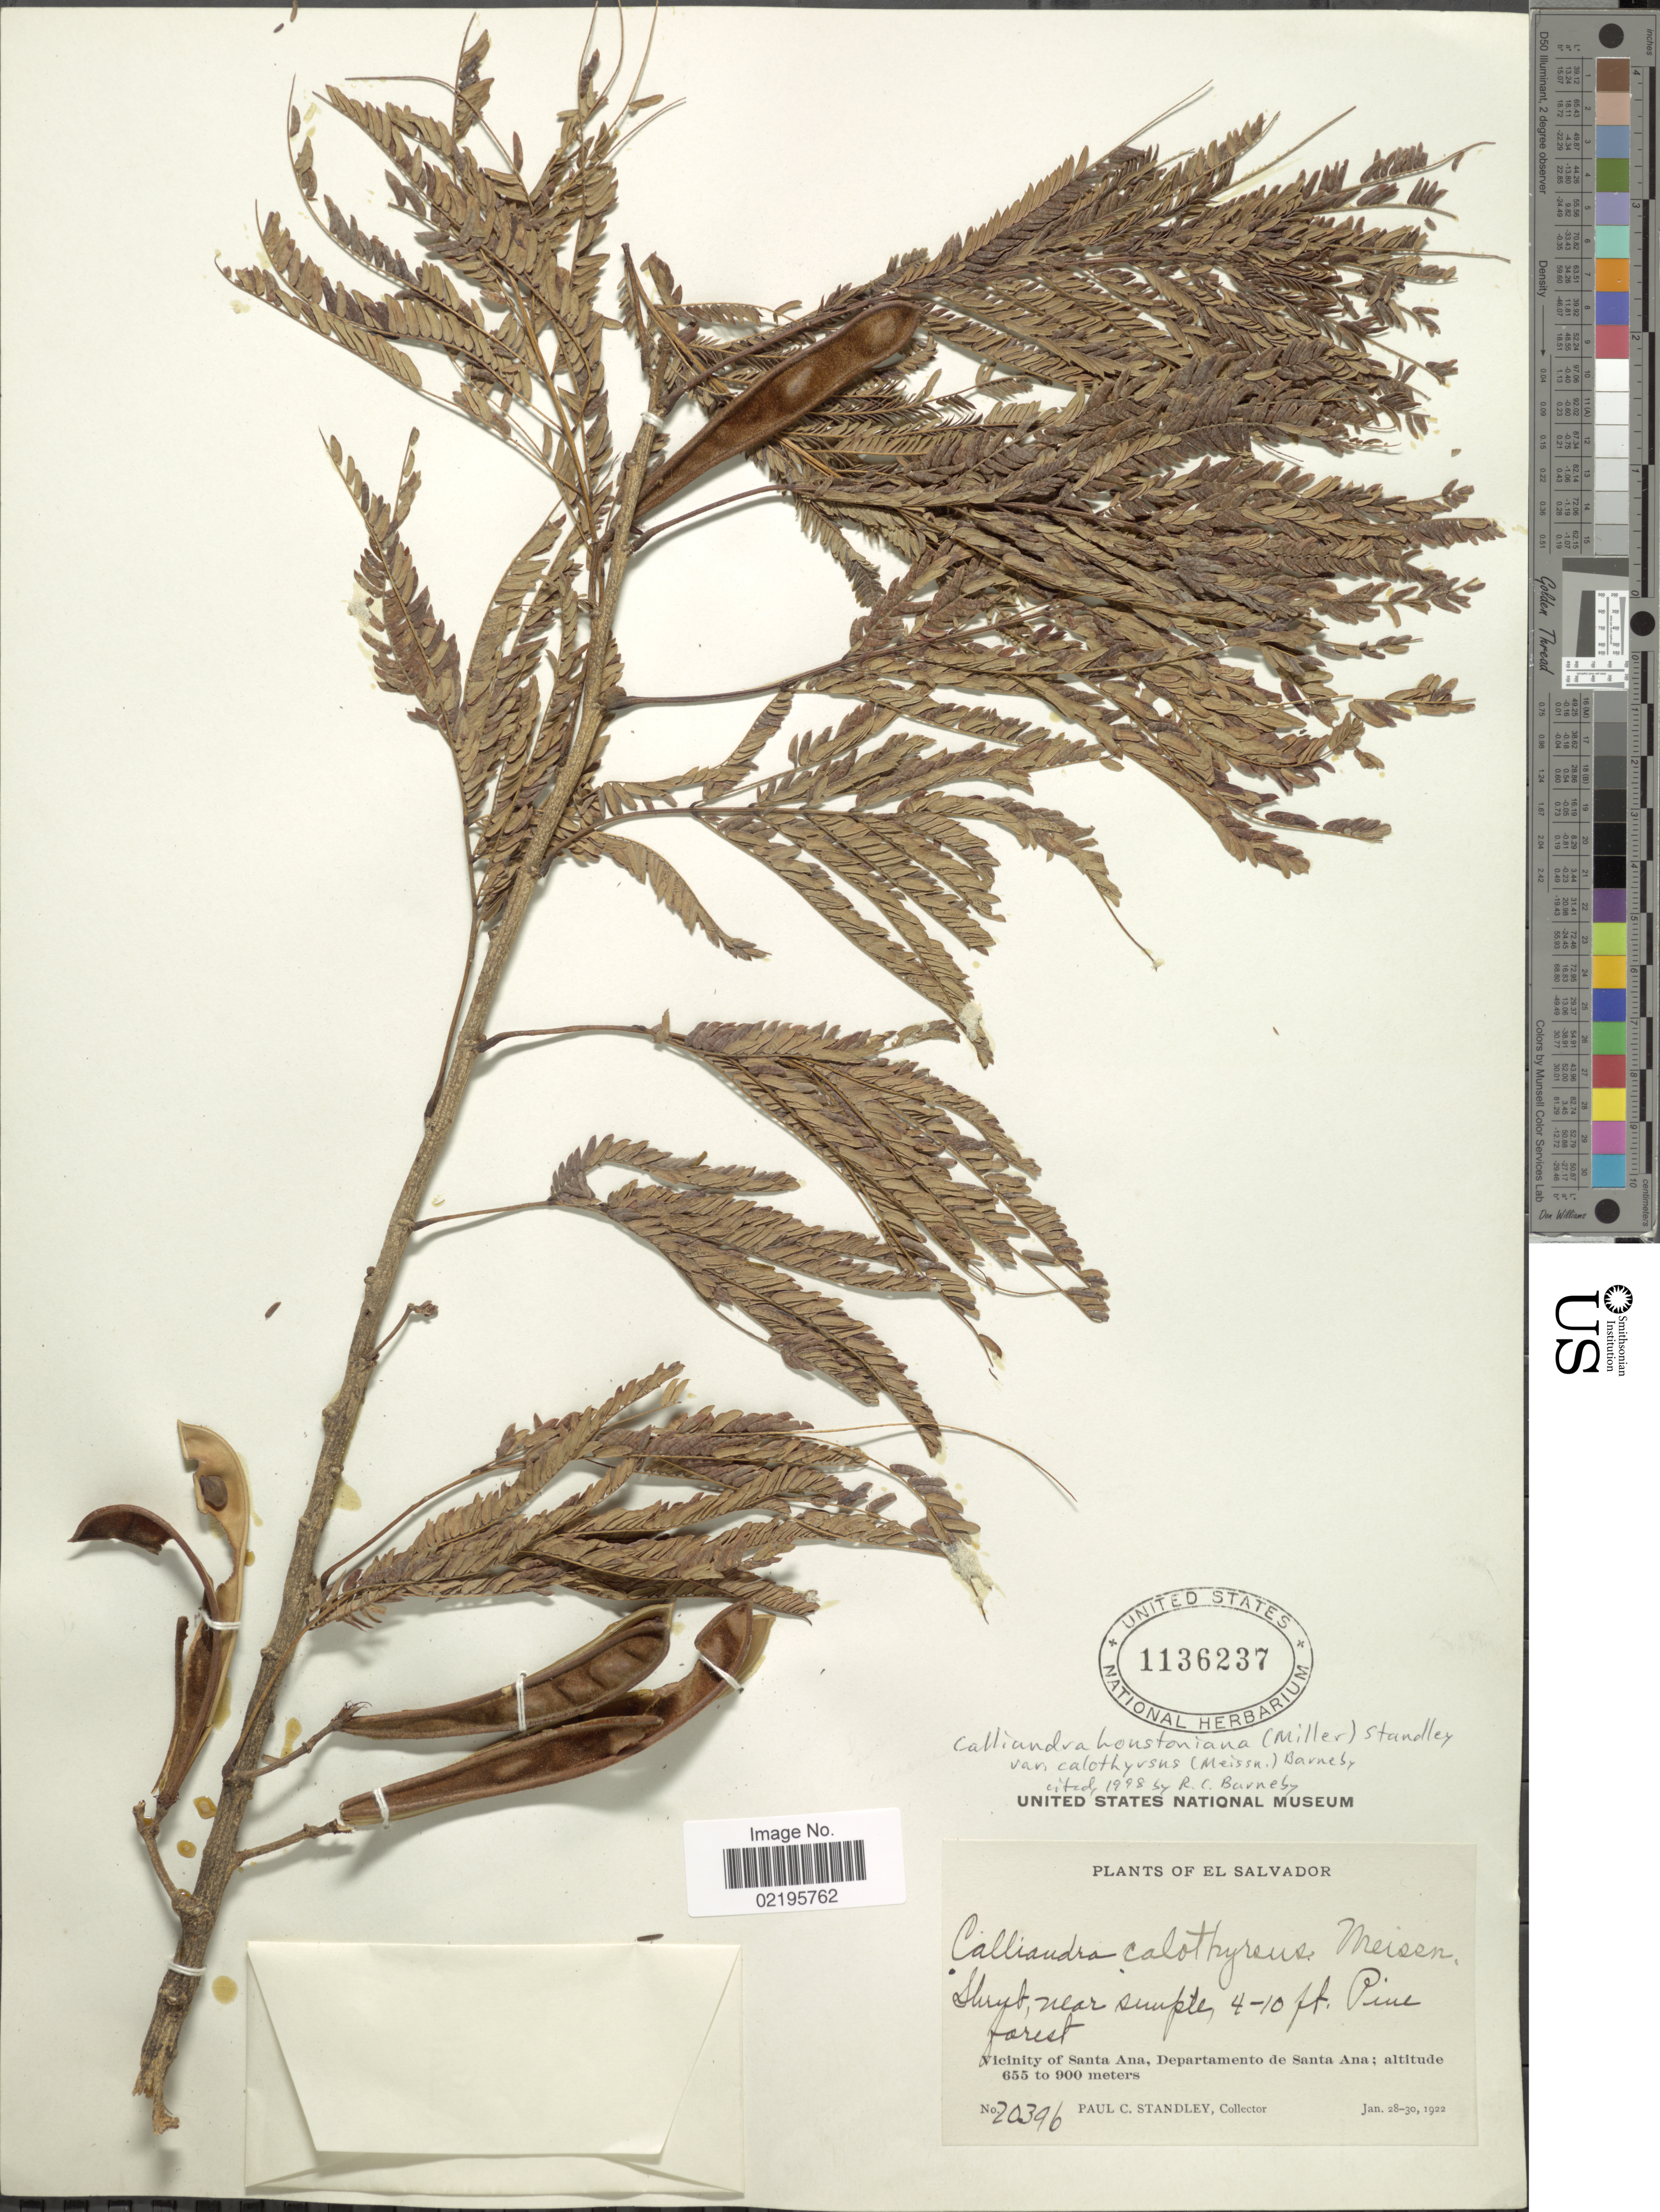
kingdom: Plantae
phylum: Tracheophyta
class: Magnoliopsida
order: Fabales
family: Fabaceae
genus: Calliandra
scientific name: Calliandra houstoniana var. calothyrsus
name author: (Meisn.) Barneby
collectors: P. C. Standley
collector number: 20396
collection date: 1922-01-28/1922-01-30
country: El Salvador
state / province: Santa Ana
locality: Vicinity of Santa Ana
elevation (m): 655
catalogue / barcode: US 1136237